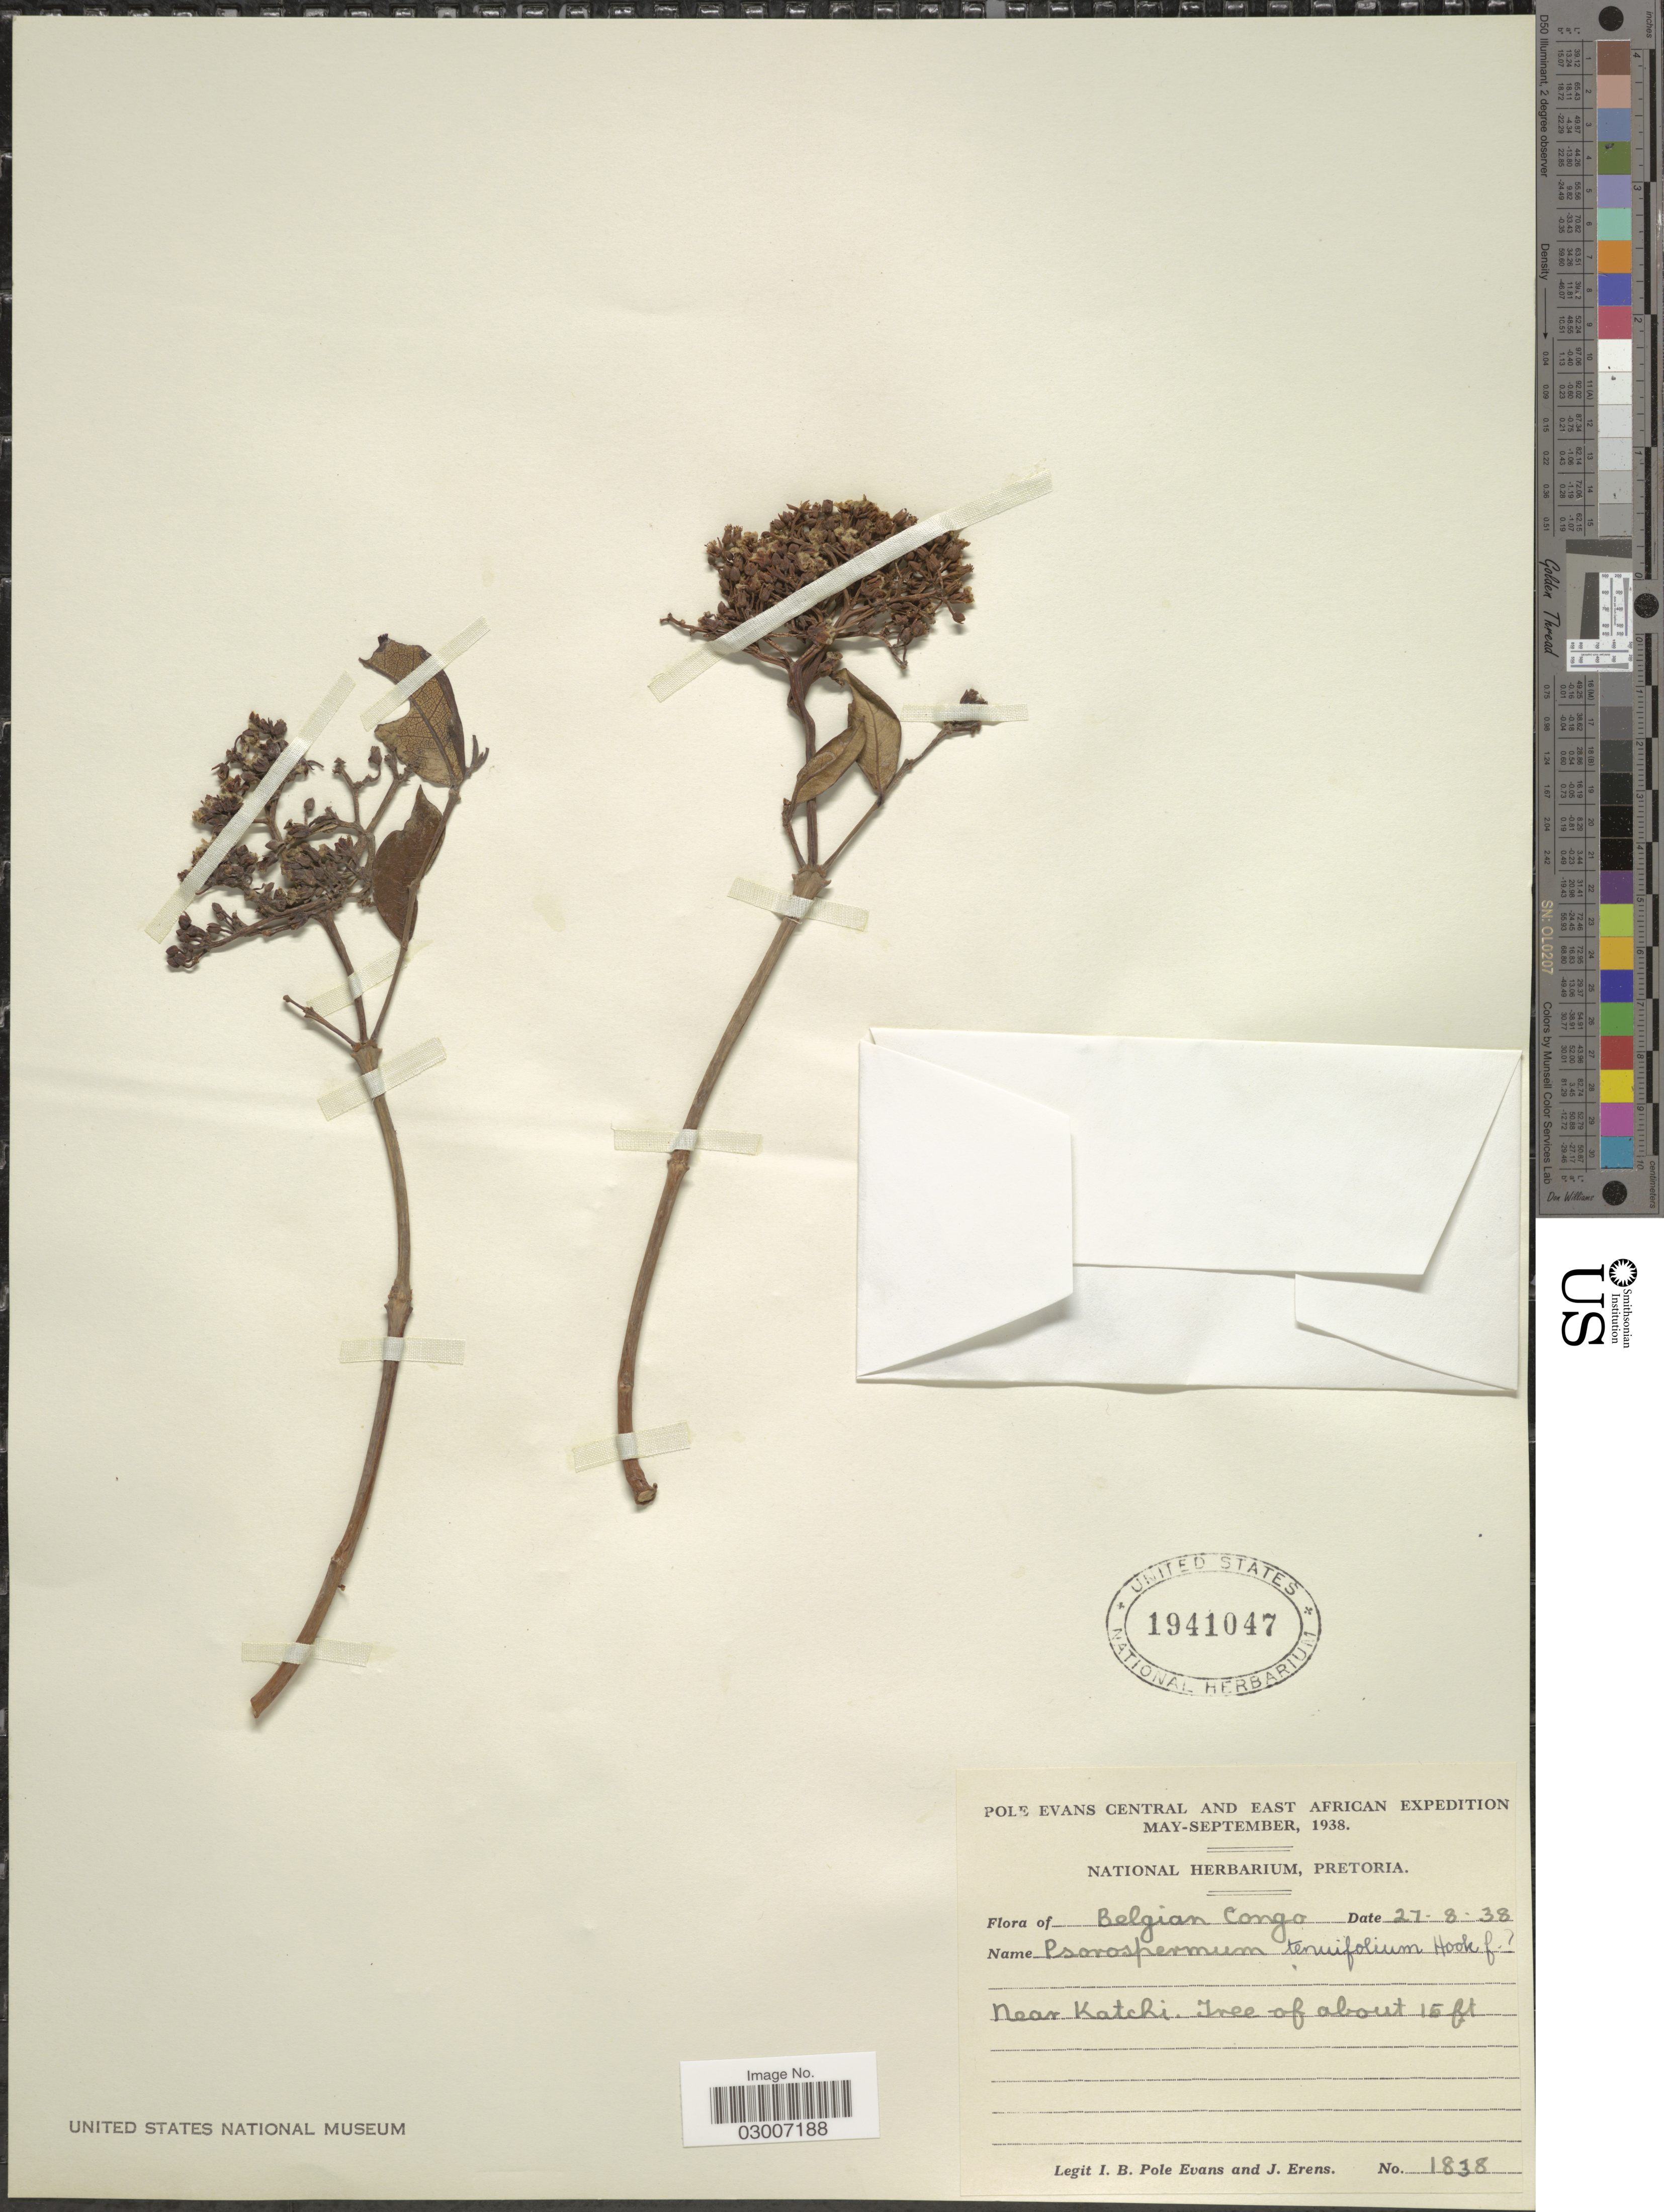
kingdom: Plantae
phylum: Tracheophyta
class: Magnoliopsida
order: Malpighiales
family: Hypericaceae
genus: Psorospermum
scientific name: Psorospermum tenuifolium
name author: Hook. f.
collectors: I. B. Pole-Evans & J. Erens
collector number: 1838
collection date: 1938-08-27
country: Congo, Democratic Republic of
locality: Central and East African. Belgian Congo. Near Katchi.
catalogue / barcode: US 1941047